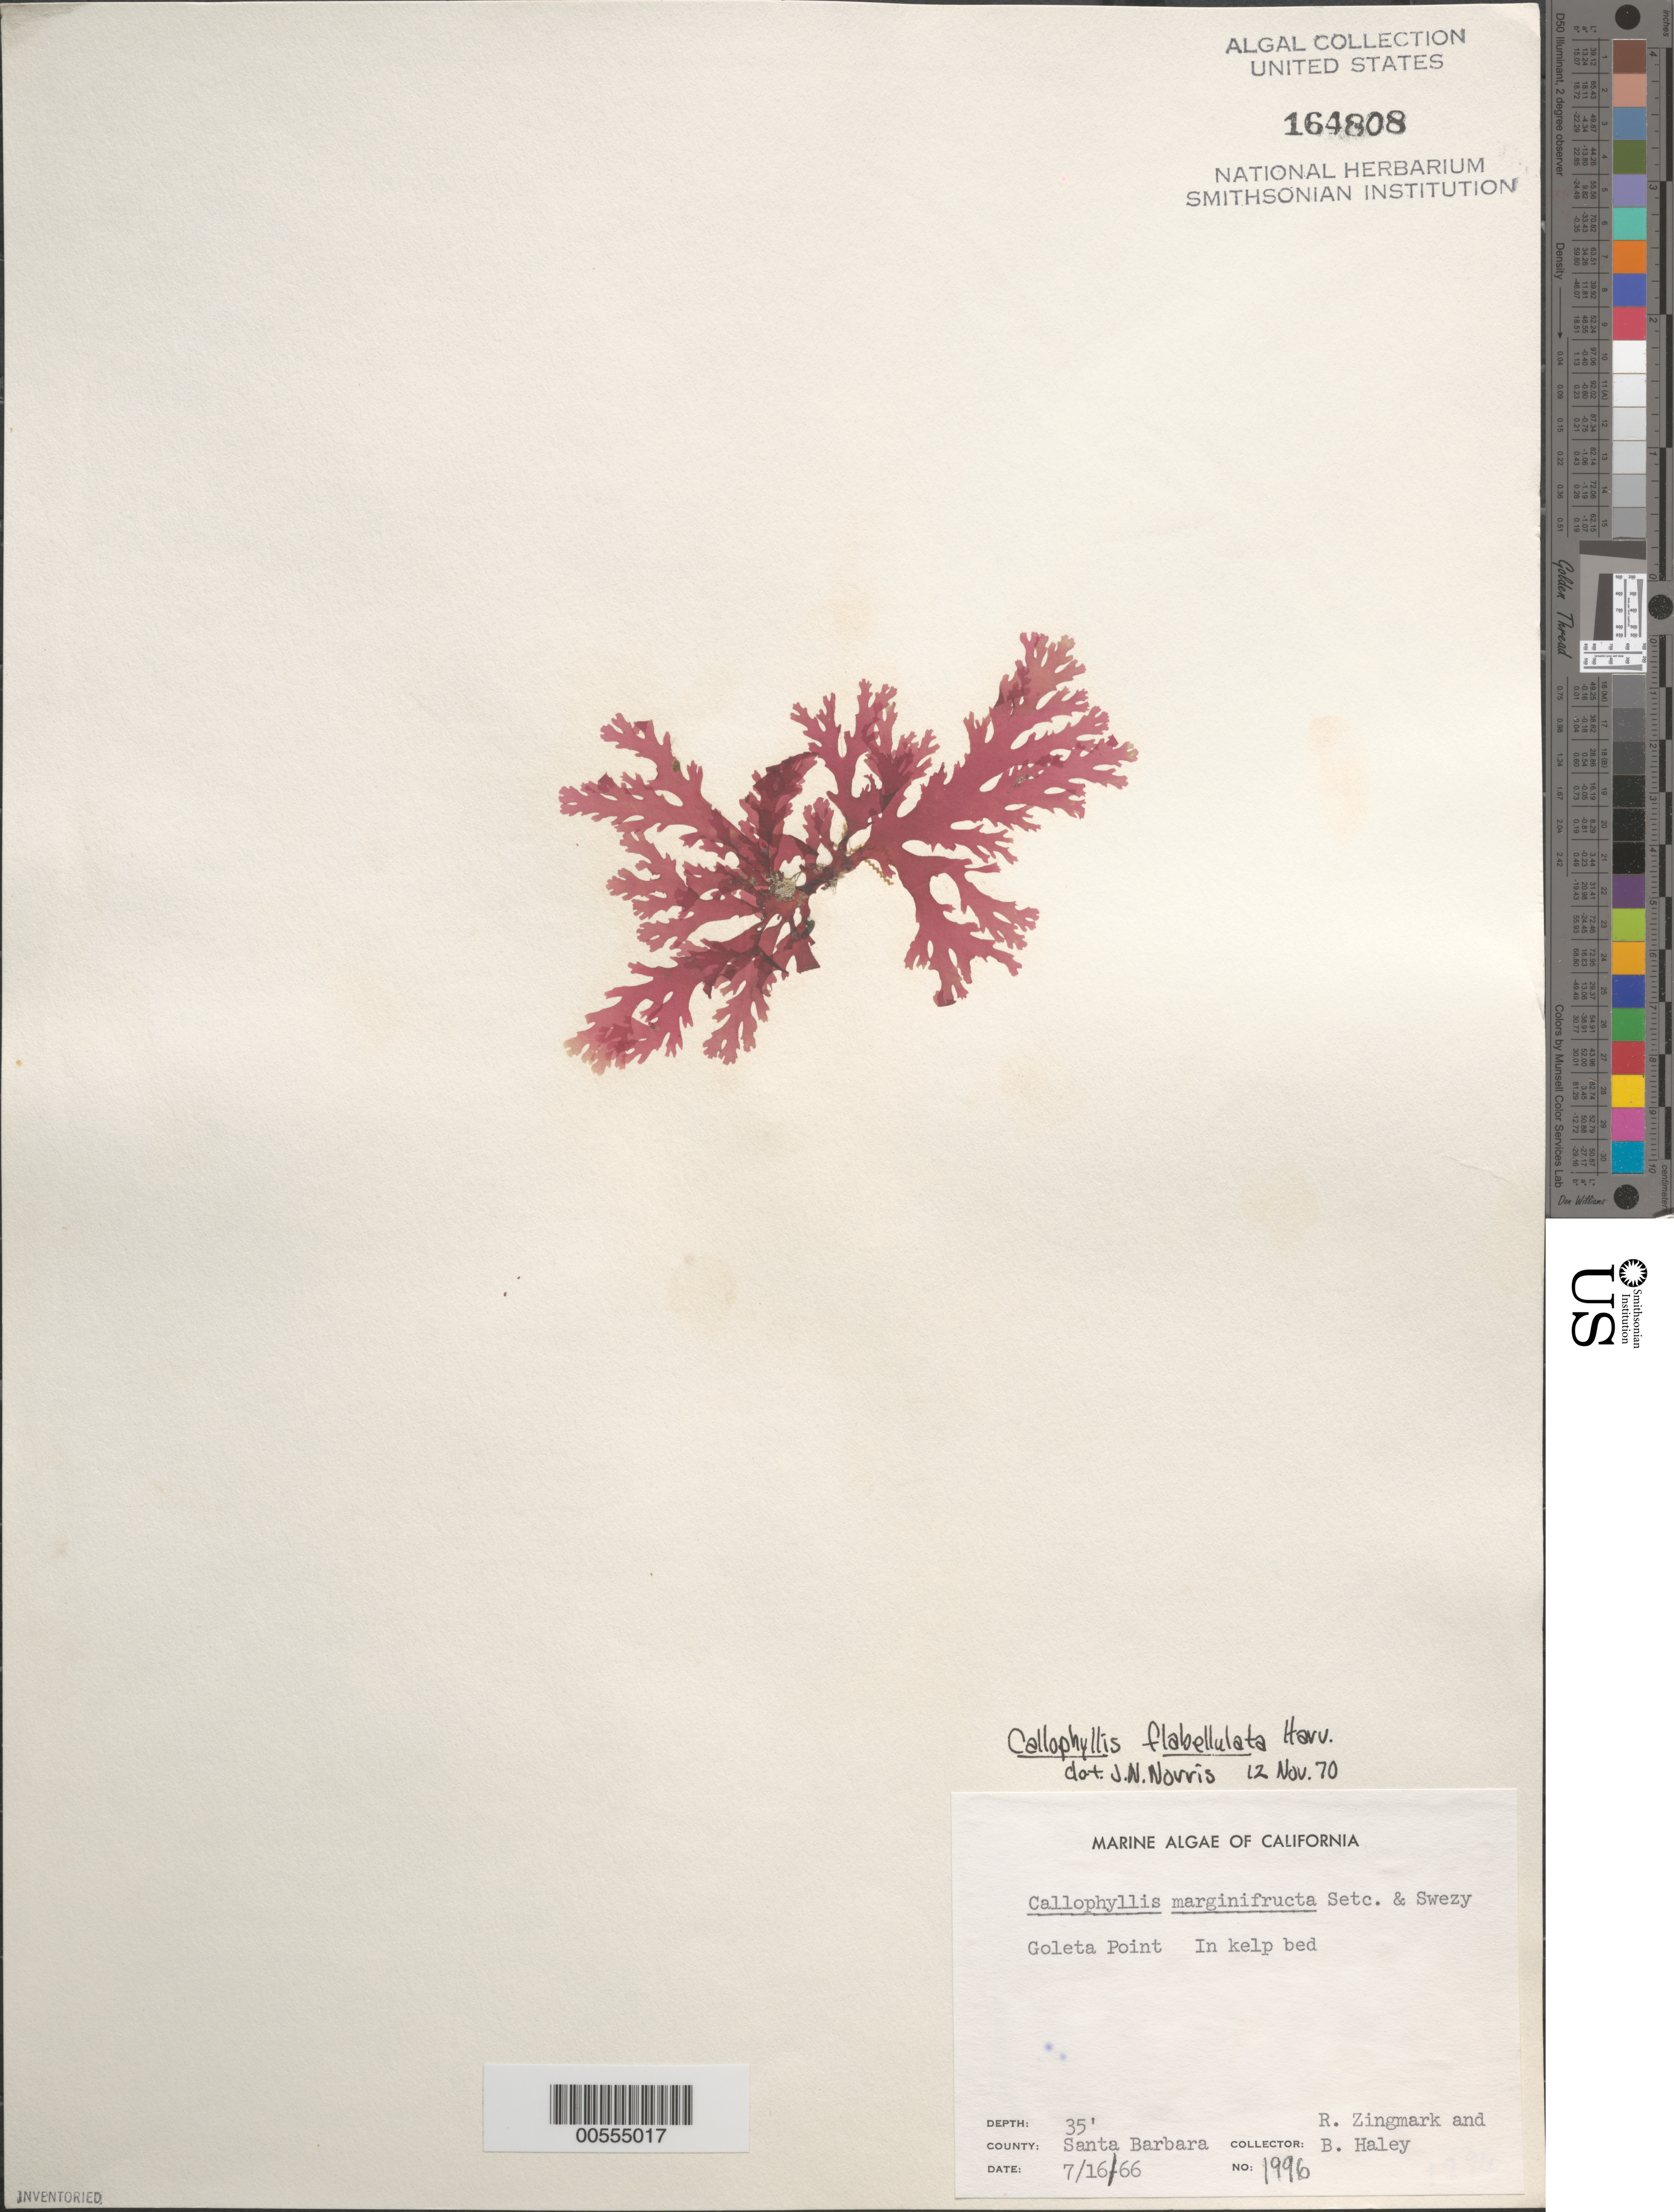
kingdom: Plantae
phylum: Rhodophyta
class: Florideophyceae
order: Gigartinales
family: Kallymeniaceae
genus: Callophyllis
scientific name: Callophyllis flabellulata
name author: Harv.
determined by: Norris, James N.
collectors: R. Zingmark & B. Haley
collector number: Neushul 1996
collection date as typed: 16 Jul 1966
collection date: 1966-07-16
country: United States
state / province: California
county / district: Santa Barbara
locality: Goleta Point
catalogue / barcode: US 164808